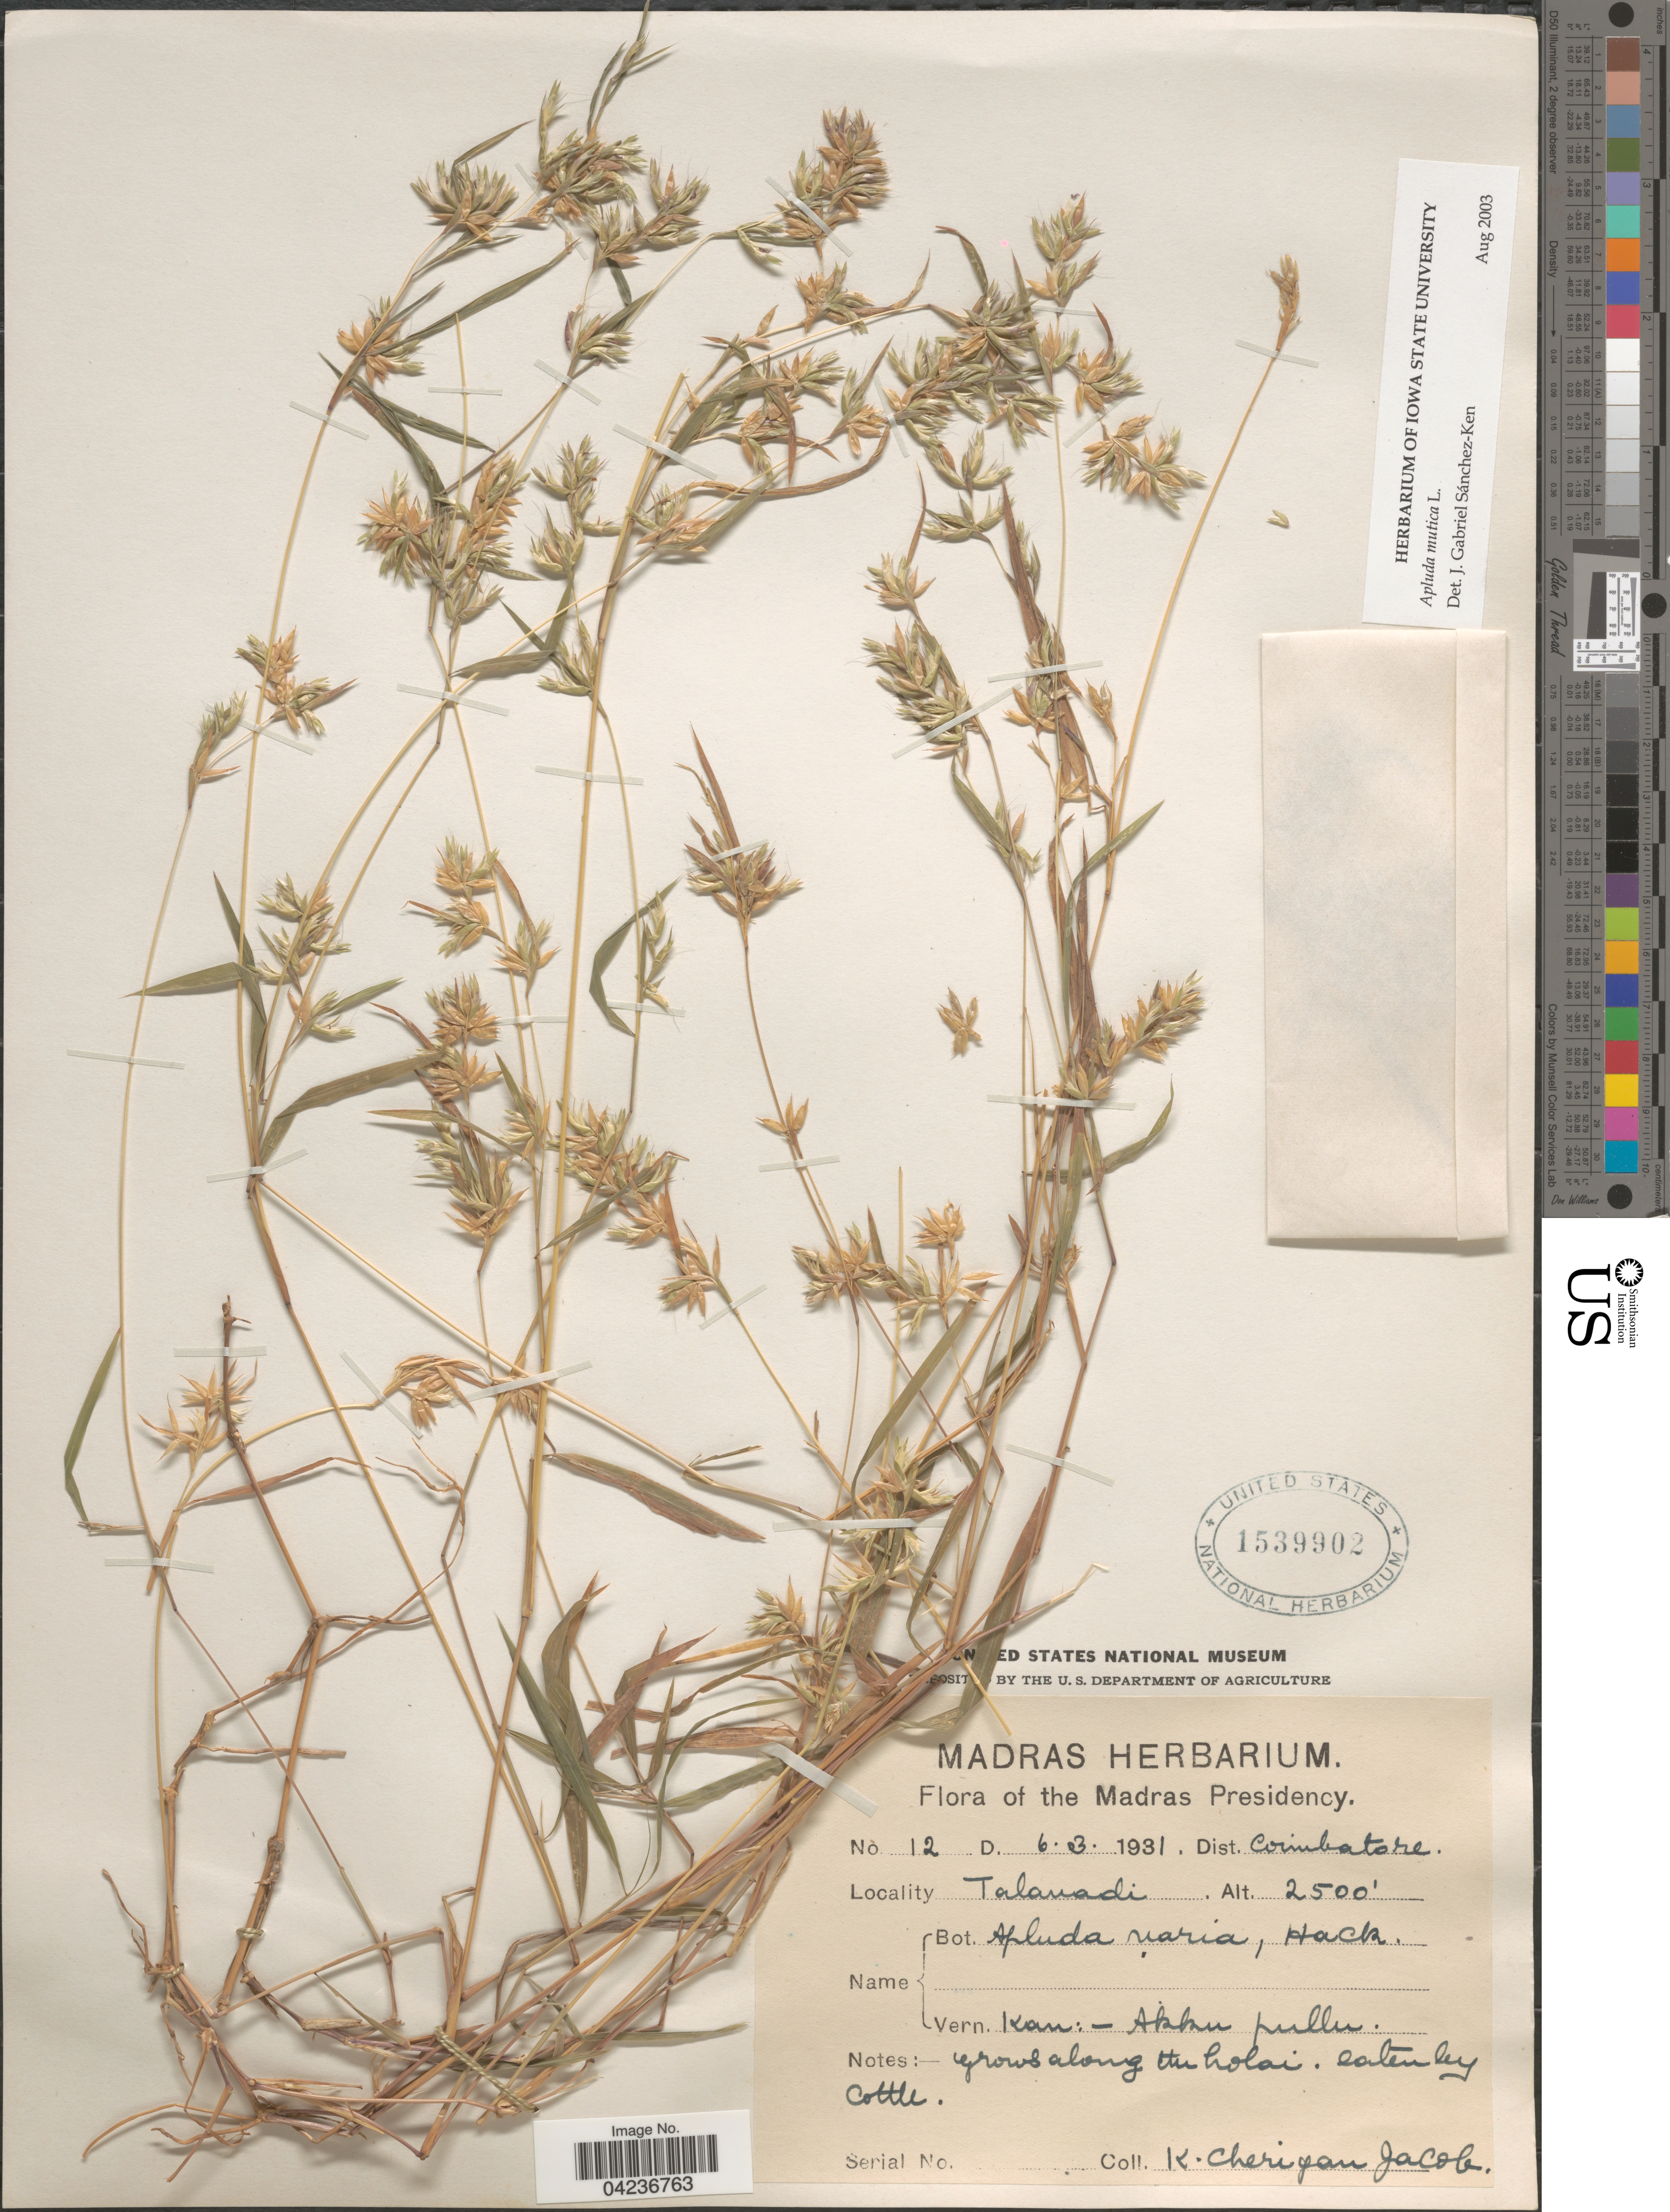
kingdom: Plantae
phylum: Tracheophyta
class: Liliopsida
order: Poales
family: Poaceae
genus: Apluda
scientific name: Apluda mutica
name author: L.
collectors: K. Jacob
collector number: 12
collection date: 1931-03-06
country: India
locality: The Madras Presidency. Dist. Coimbatore. Talanadi.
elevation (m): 762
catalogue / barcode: US 1539902